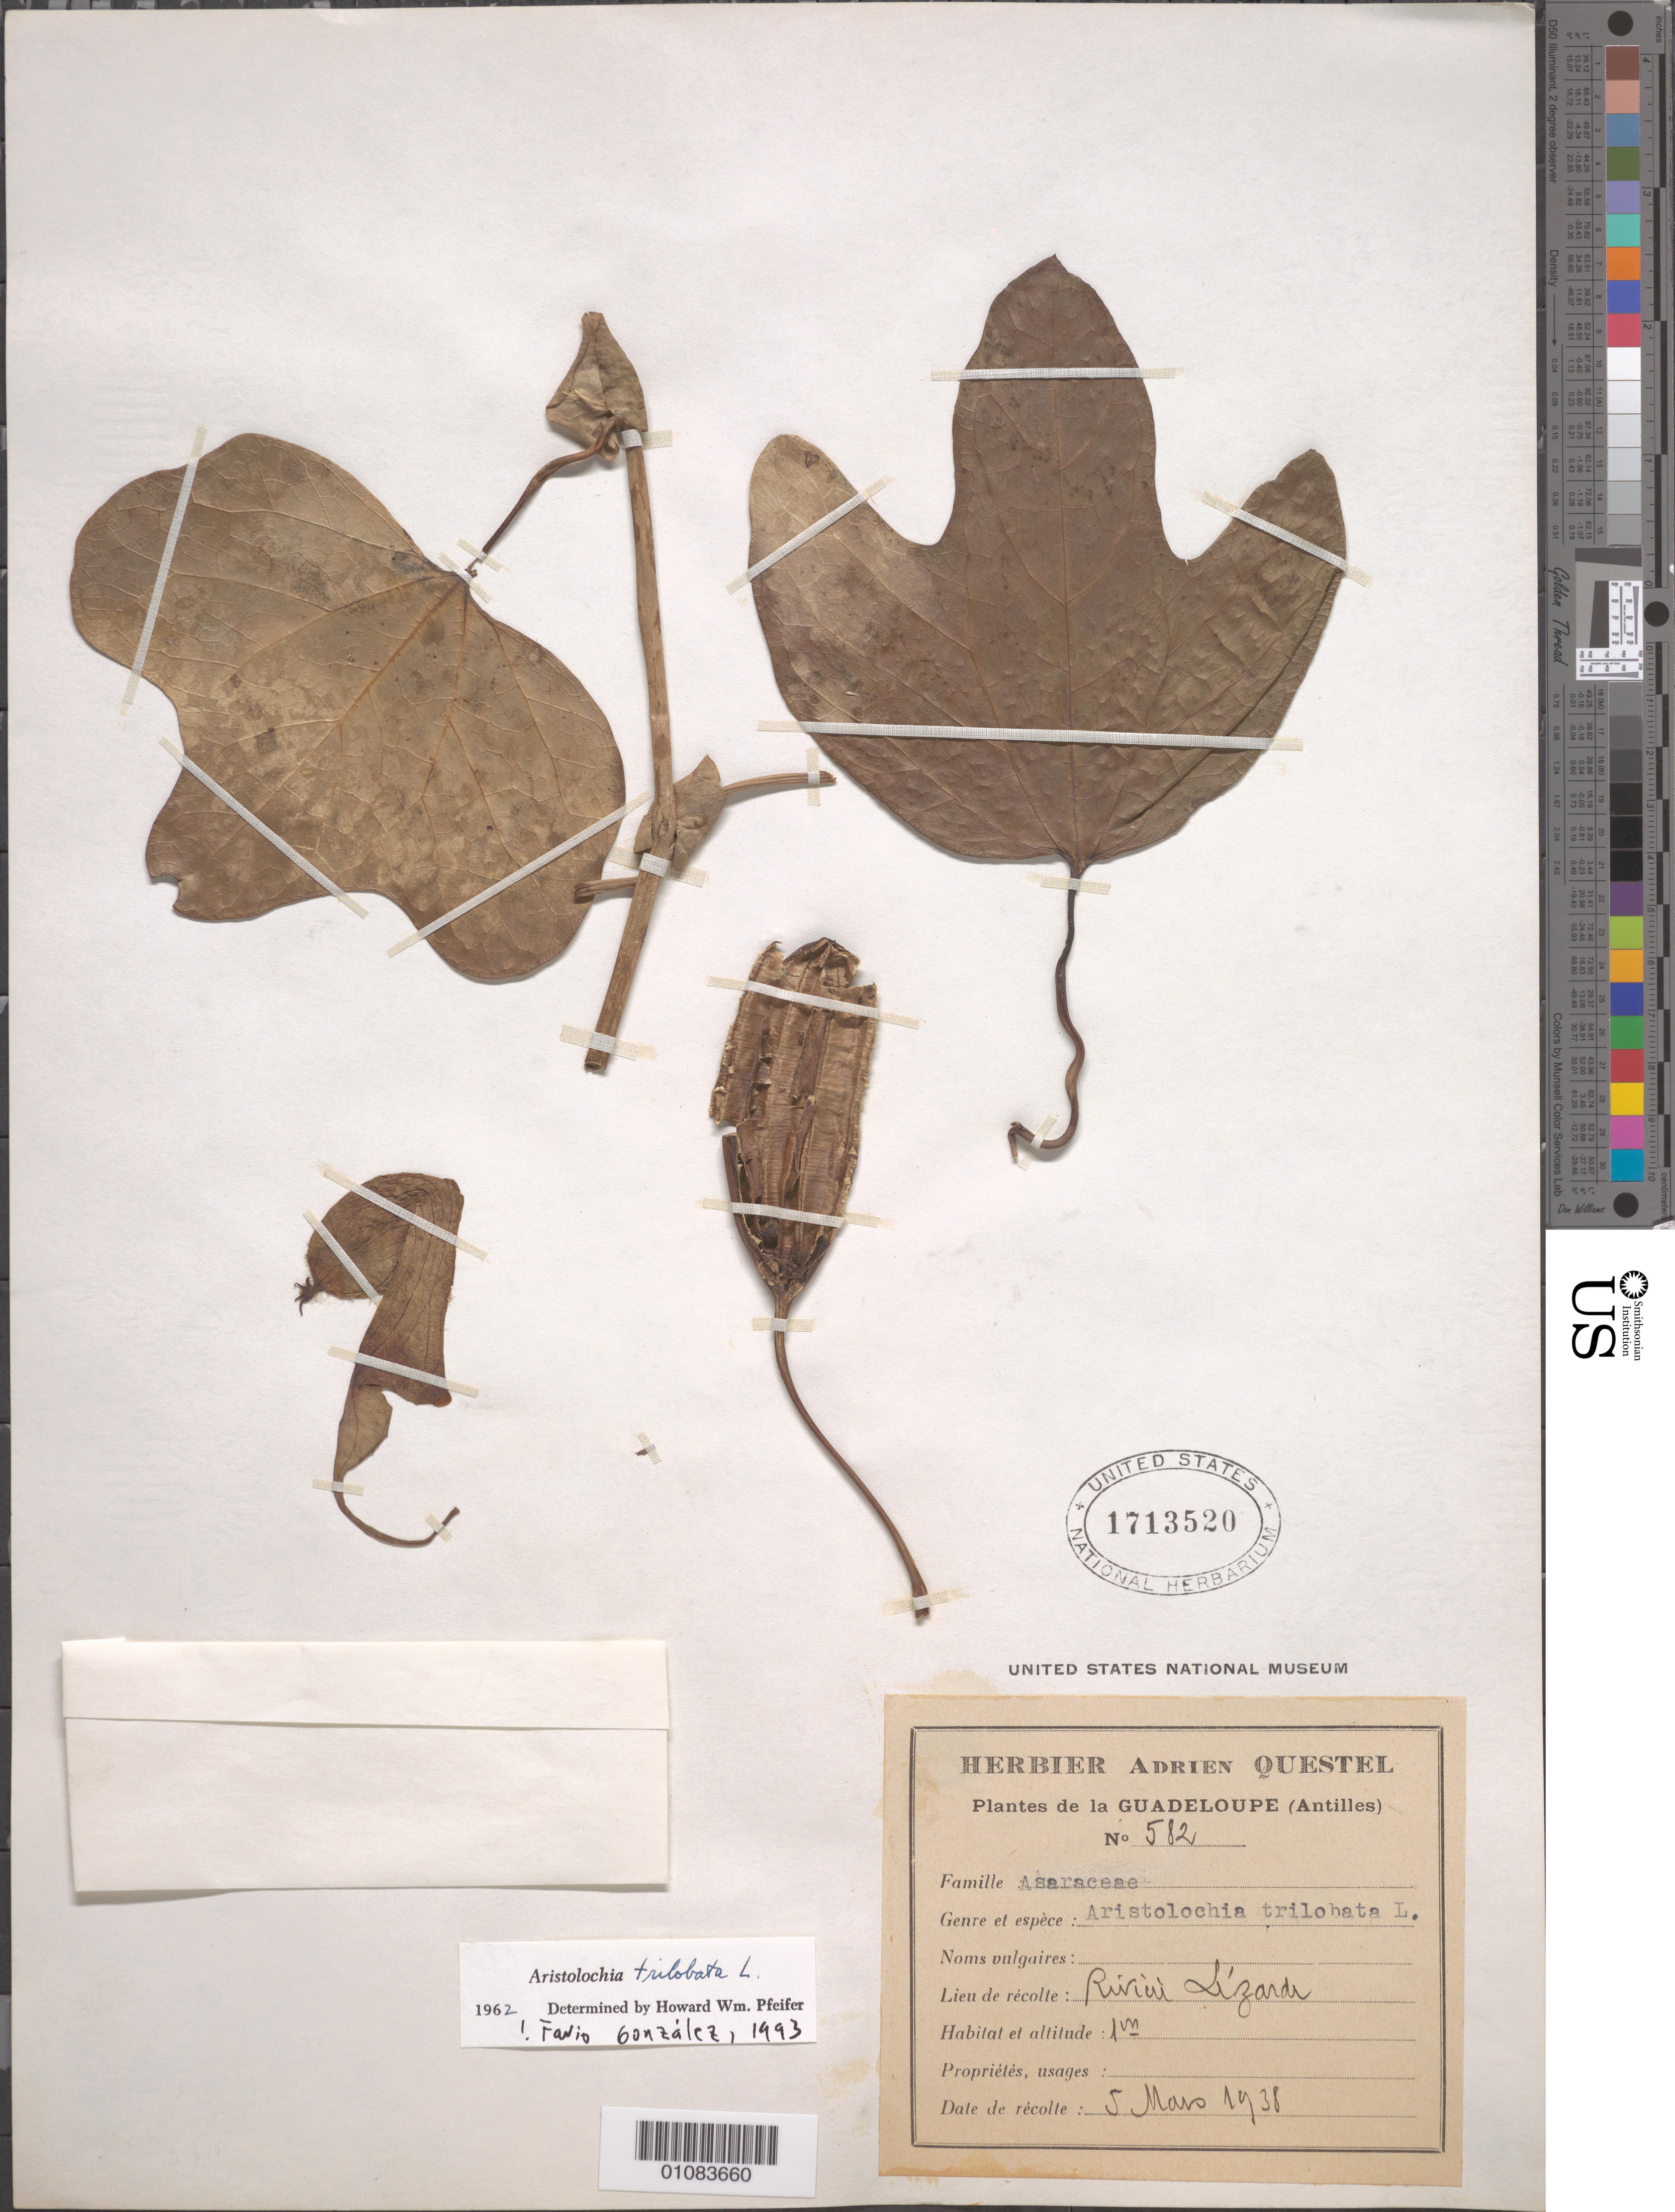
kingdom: Plantae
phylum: Tracheophyta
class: Magnoliopsida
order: Piperales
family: Aristolochiaceae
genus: Aristolochia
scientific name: Aristolochia trilobata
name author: L.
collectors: A. Questel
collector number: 582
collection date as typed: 05 Mar 1938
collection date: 1938-03-05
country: Guadeloupe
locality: Riviere Lizarde (Basse-Terre or Grande-Terre)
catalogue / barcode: US 1713520